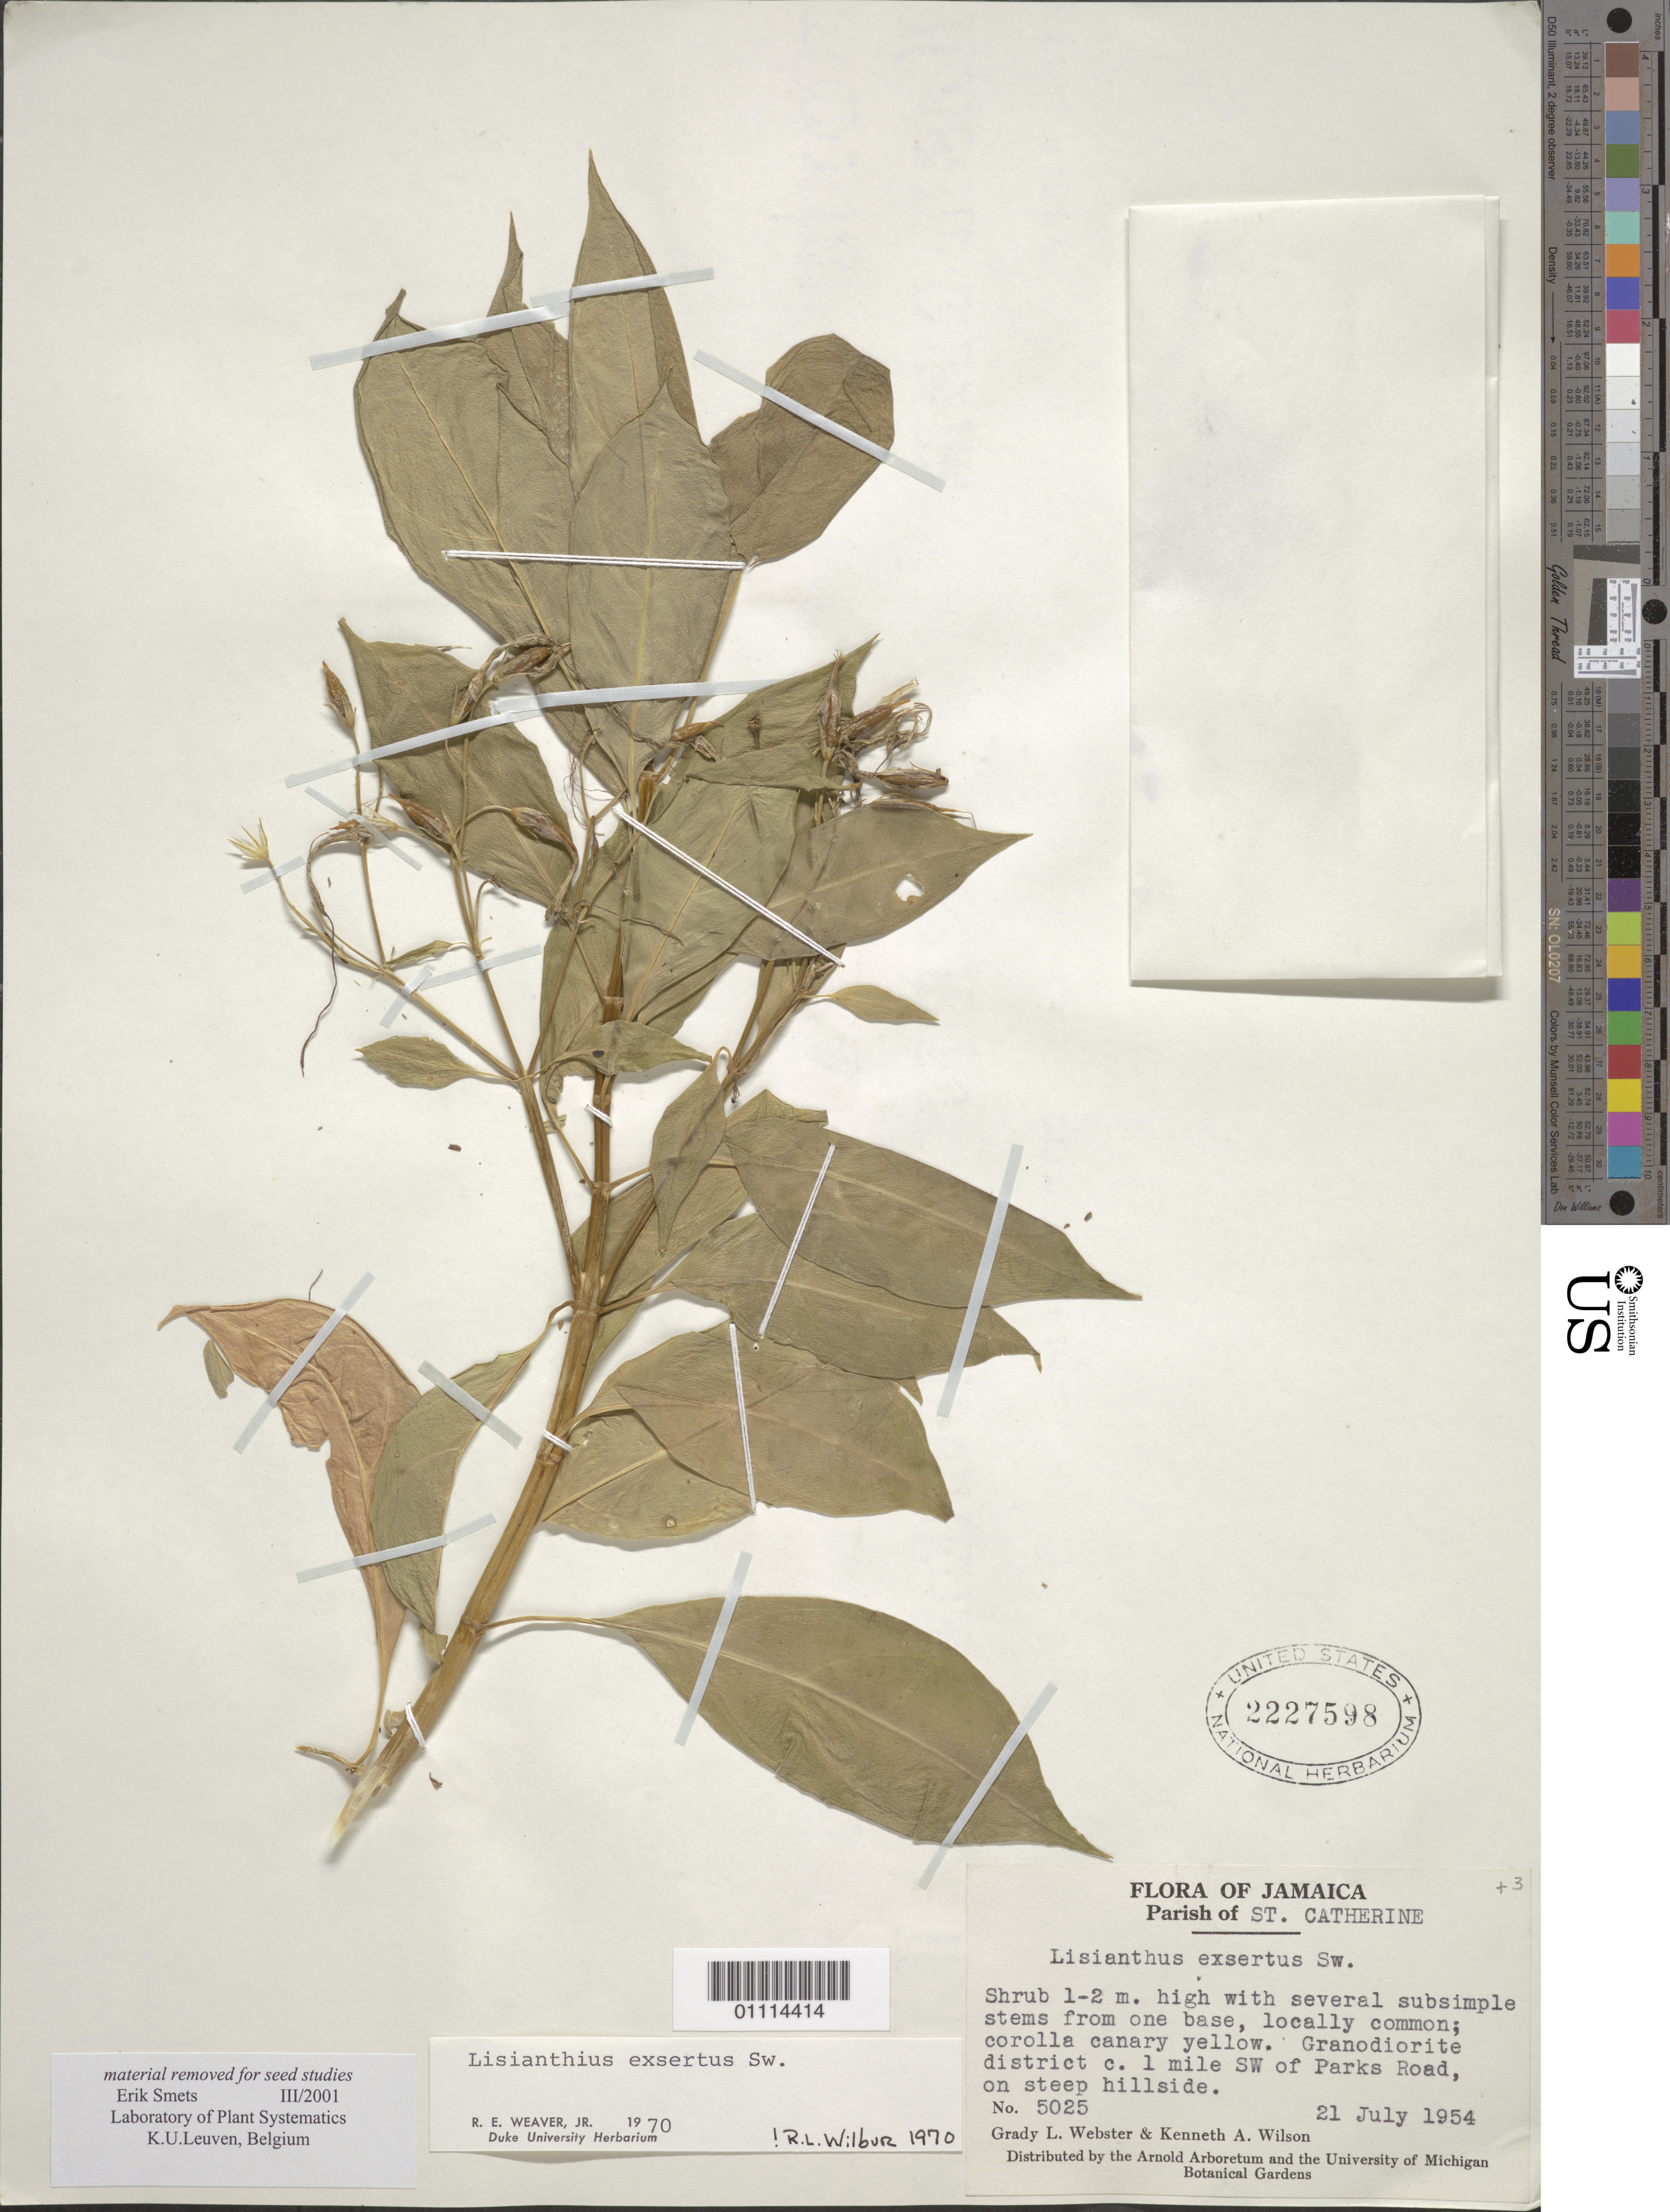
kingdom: Plantae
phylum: Tracheophyta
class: Magnoliopsida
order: Gentianales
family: Gentianaceae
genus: Lisianthius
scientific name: Lisianthius exsertus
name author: Sw.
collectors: G. L. Webster & K. A. Wilson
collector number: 5025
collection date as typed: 21 Jul 1954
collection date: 1954-07-21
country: Jamaica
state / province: Saint Catherine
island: Jamaica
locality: Granodiorite district c. 1 mile SW of Parks Road on steep hillside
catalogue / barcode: US 2227598